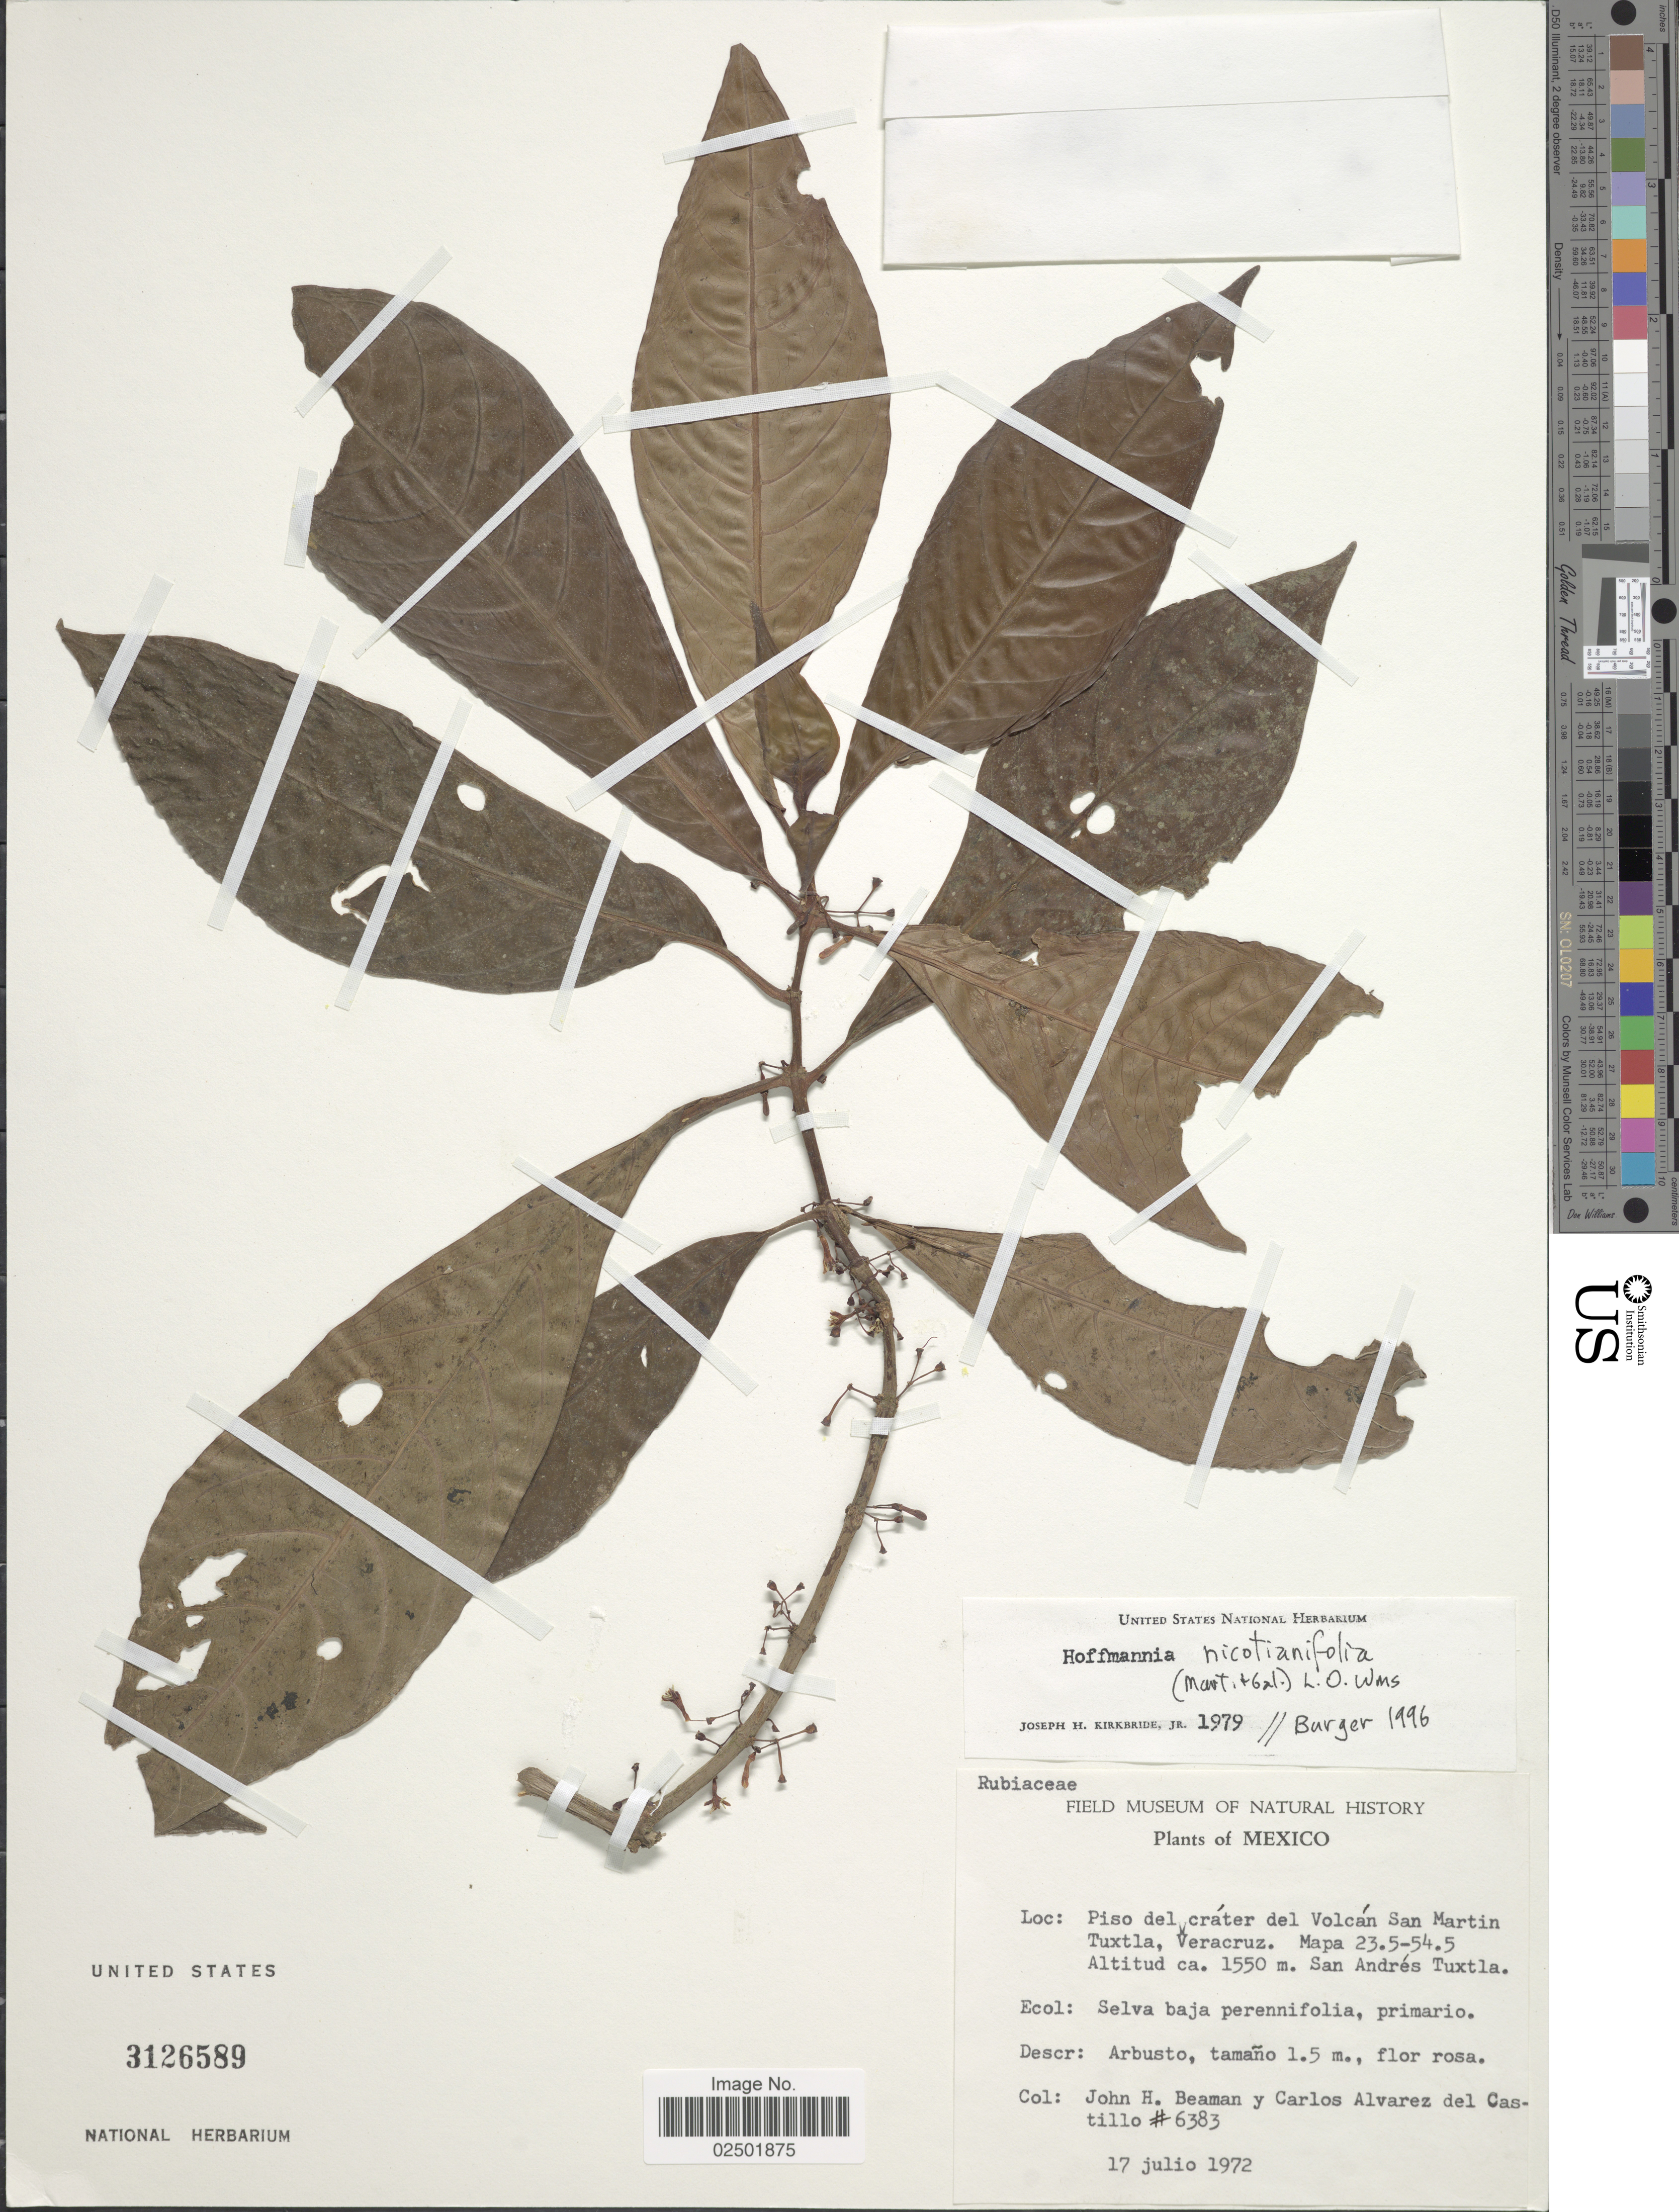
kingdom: Plantae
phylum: Tracheophyta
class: Magnoliopsida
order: Gentianales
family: Rubiaceae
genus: Hoffmannia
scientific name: Hoffmannia nicotianifolia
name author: (M. Martens & Galeoti) L.O. Williams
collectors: J. H. Beaman & C. del Castillo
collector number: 6383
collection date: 1972-07-17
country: Mexico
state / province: Veracruz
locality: Piso del cráter del Volcán San Martin Tuxtla, Veracruz, San Andres Tuxtla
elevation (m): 1550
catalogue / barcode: US 3126589